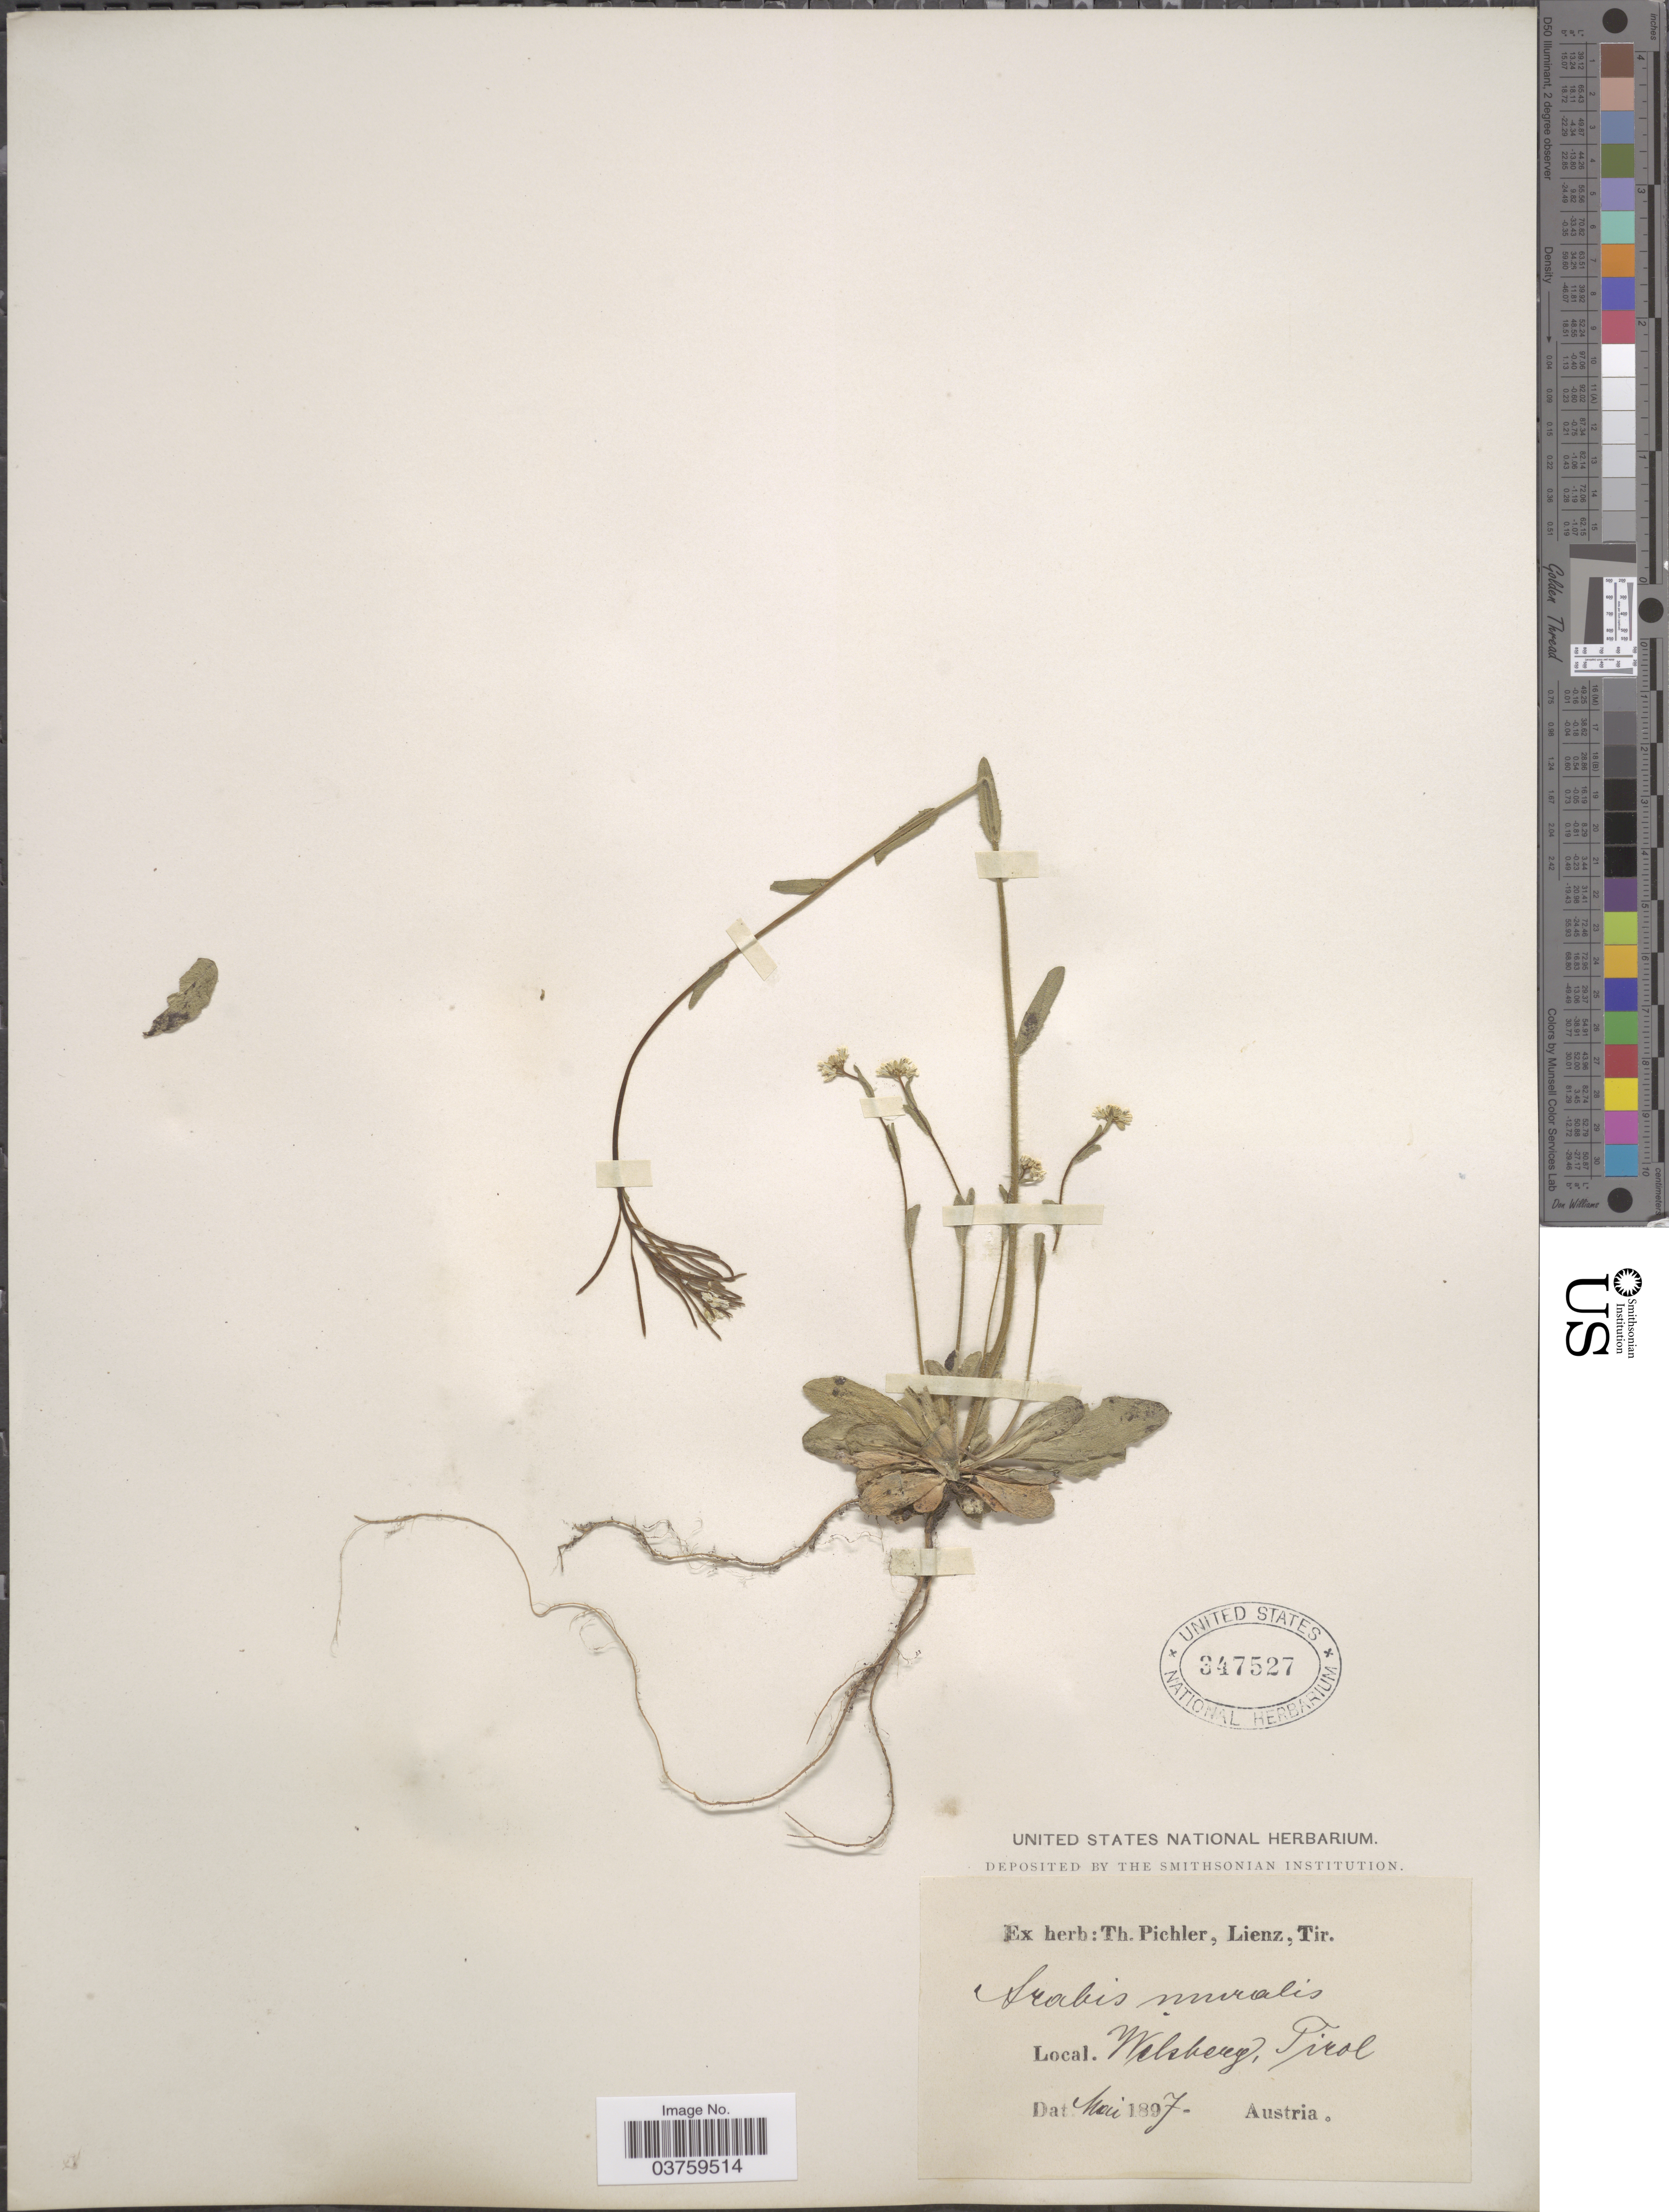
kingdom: Plantae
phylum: Tracheophyta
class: Magnoliopsida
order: Brassicales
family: Brassicaceae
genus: Arabis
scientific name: Arabis muralis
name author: Bertol.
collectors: ex herb. T. Pichler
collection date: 1897-05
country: Austria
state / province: Tirol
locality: Welsberg.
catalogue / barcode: US 347527